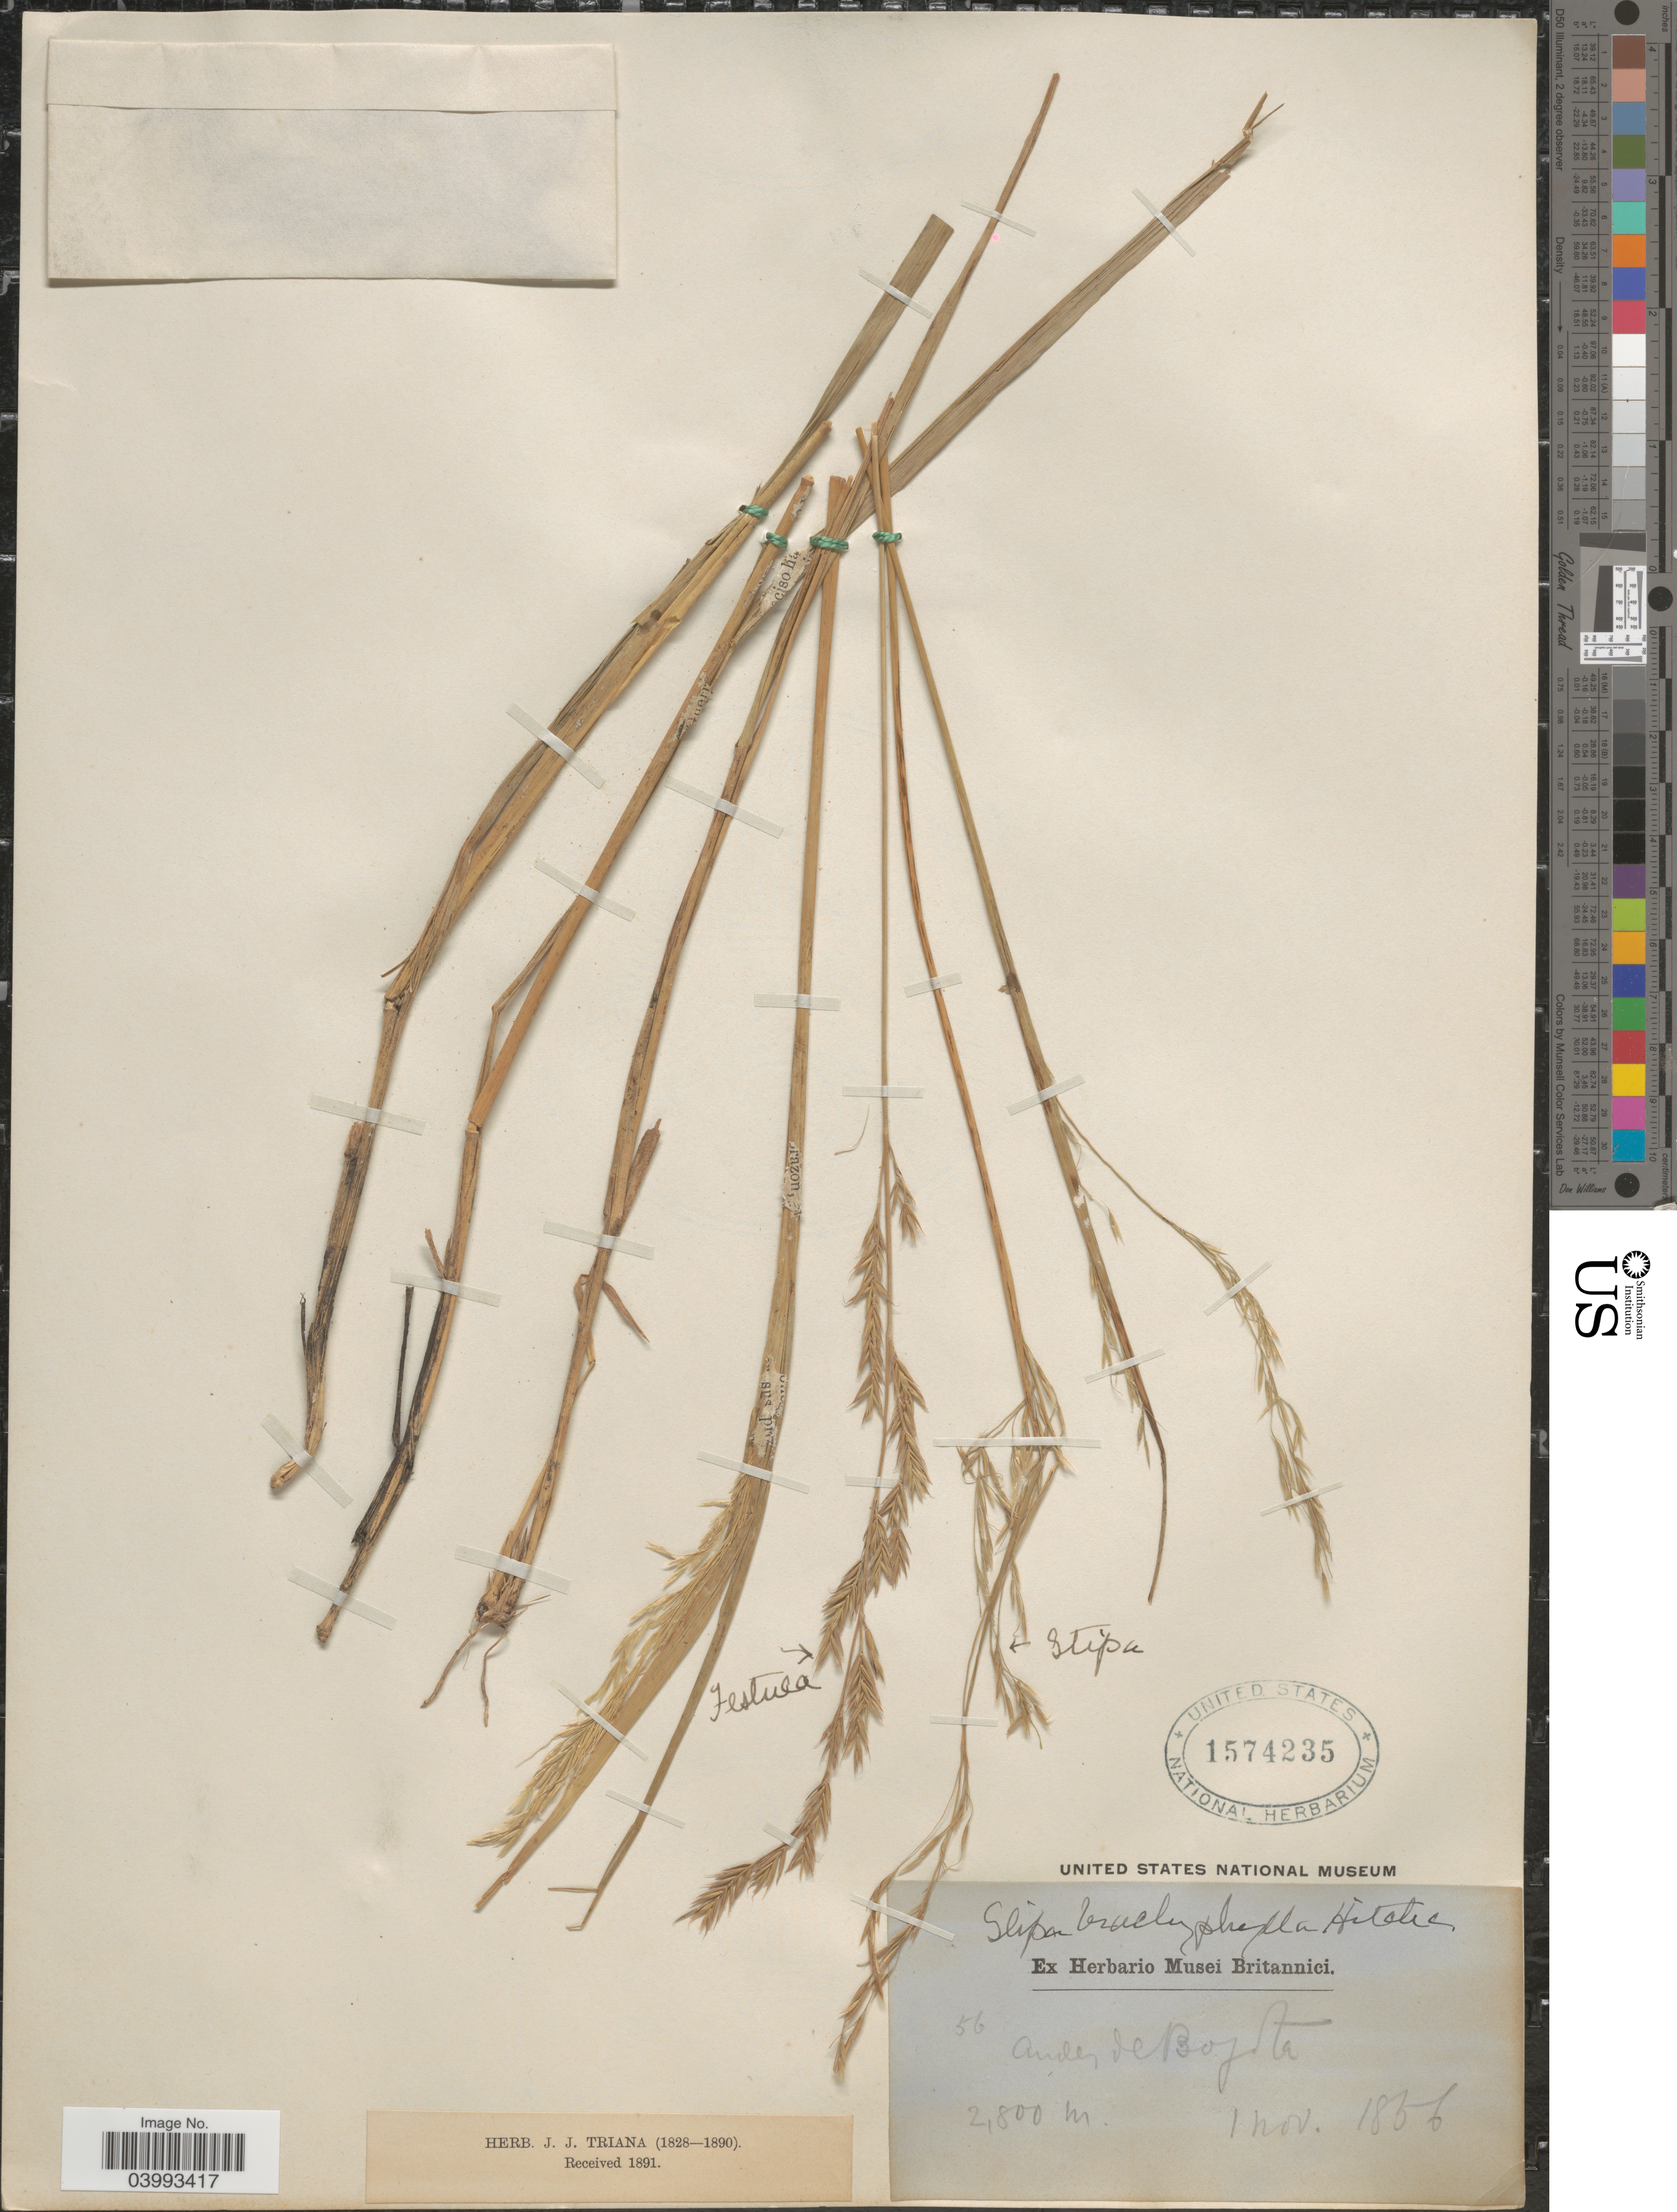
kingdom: Plantae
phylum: Tracheophyta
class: Liliopsida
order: Poales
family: Poaceae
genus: Nassella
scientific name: Nassella brachyphylla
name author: (Hitchc.) Barkworth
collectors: Ex Herb. J. J. Triana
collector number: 56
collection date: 1856-11-01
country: Colombia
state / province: Bogota D.C.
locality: Andes de Bogota.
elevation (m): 2800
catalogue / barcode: US 1574235